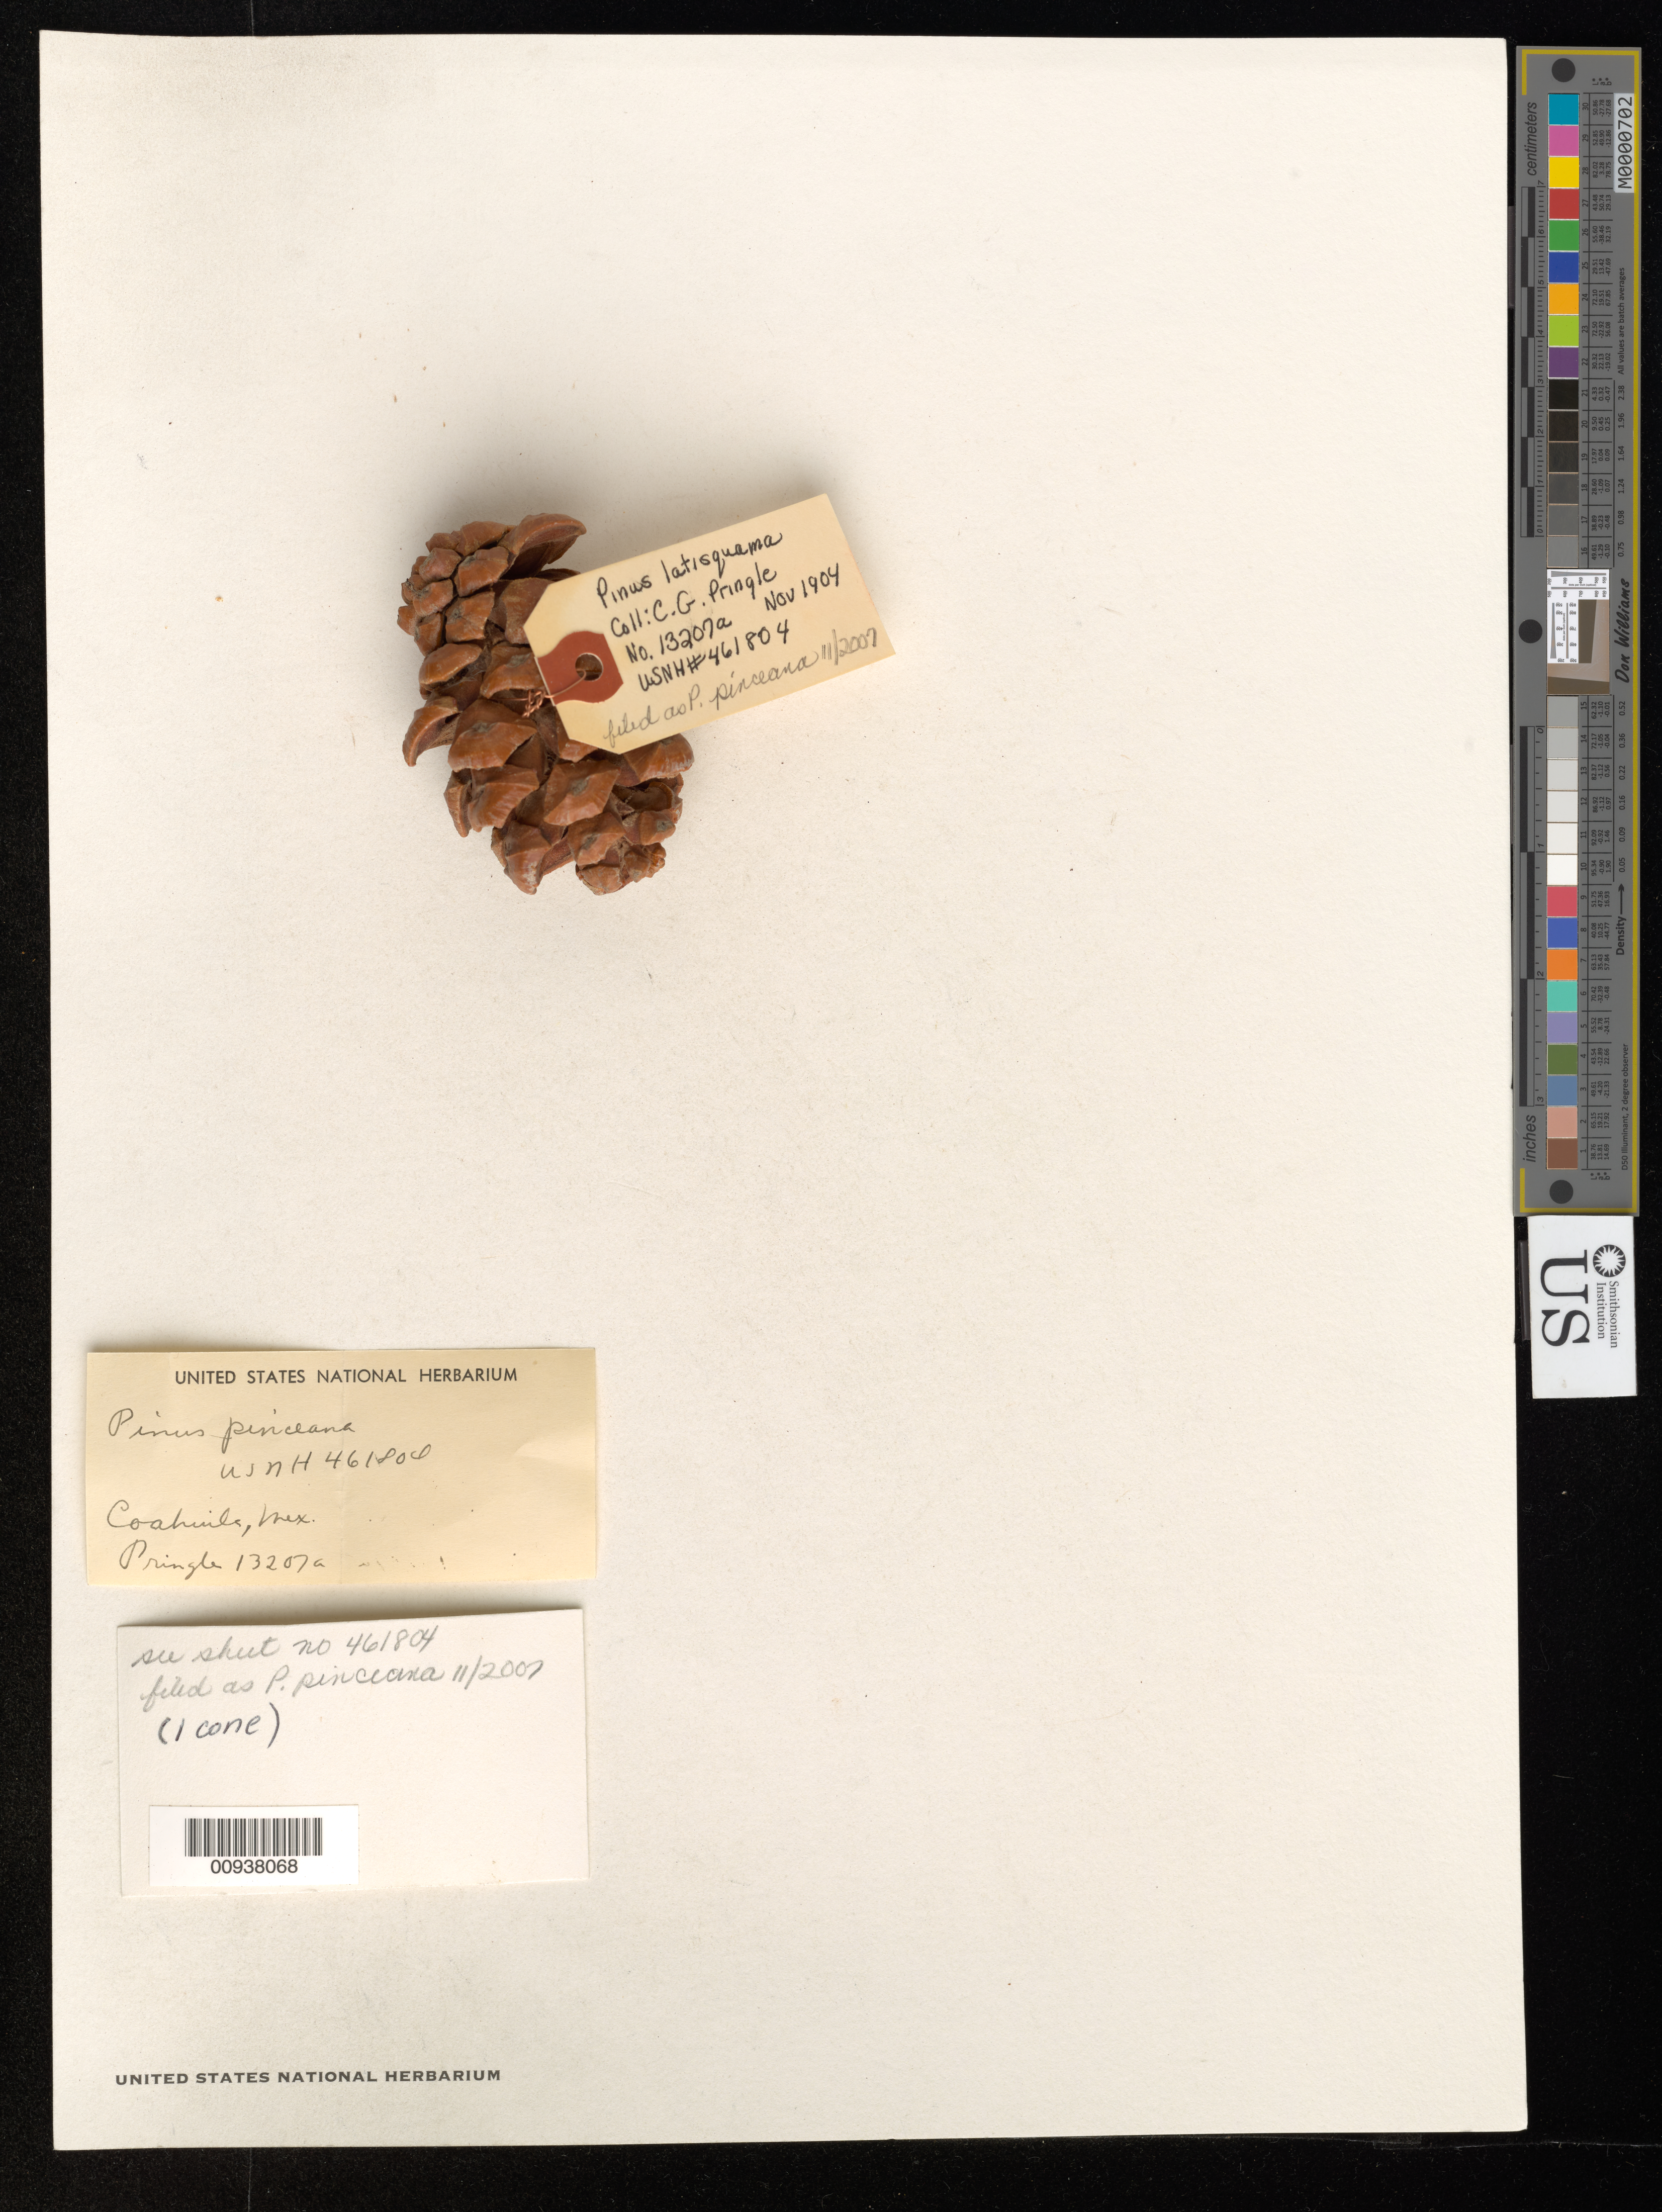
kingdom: Plantae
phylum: Tracheophyta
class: Pinopsida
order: Pinales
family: Pinaceae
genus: Pinus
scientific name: Pinus pinceana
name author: Gordon & Glend.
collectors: C. G. Pringle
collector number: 13207 a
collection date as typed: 12 Nov 1904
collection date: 1904-11-12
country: Mexico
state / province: Coahuila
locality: Near Carneros Station.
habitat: Gulches of limestone hills.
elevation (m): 1981